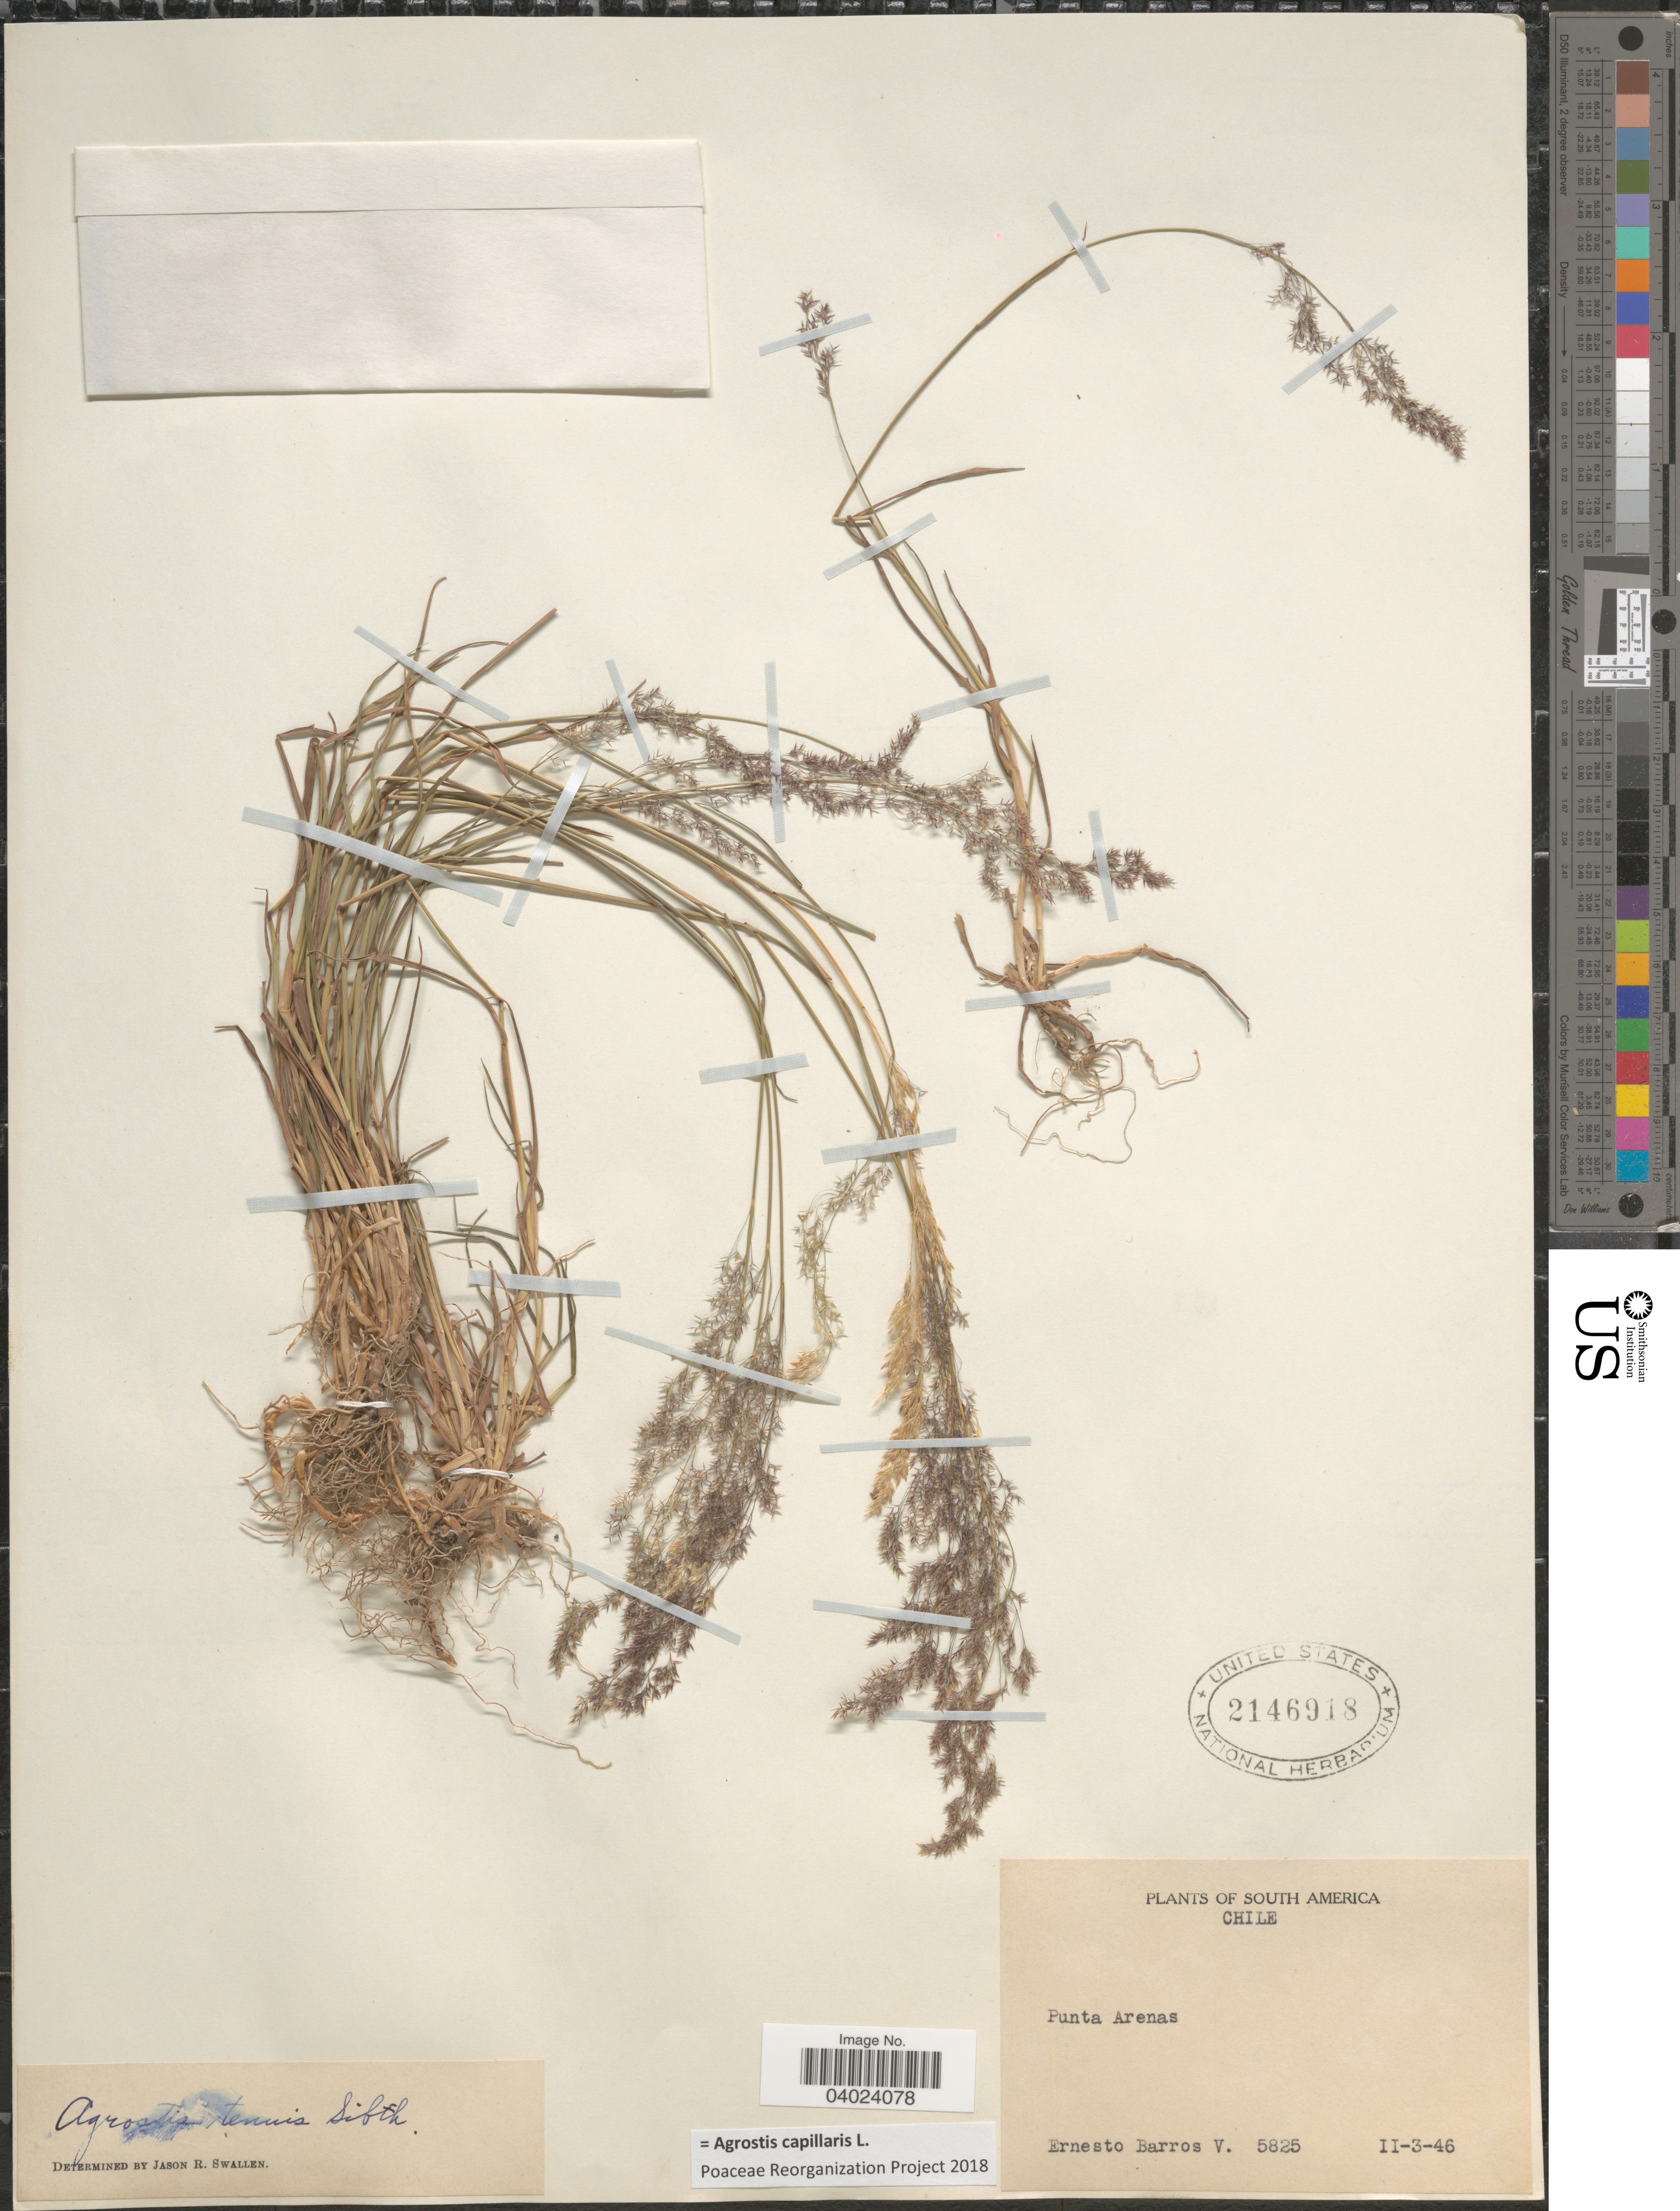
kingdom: Plantae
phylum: Tracheophyta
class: Liliopsida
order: Poales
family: Poaceae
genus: Agrostis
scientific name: Agrostis capillaris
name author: L.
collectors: Bro. Claude-Joseph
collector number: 5825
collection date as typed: Transcribed d/m/y: 3/2/46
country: Chile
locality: Punta Arenas.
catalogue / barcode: US 2146918